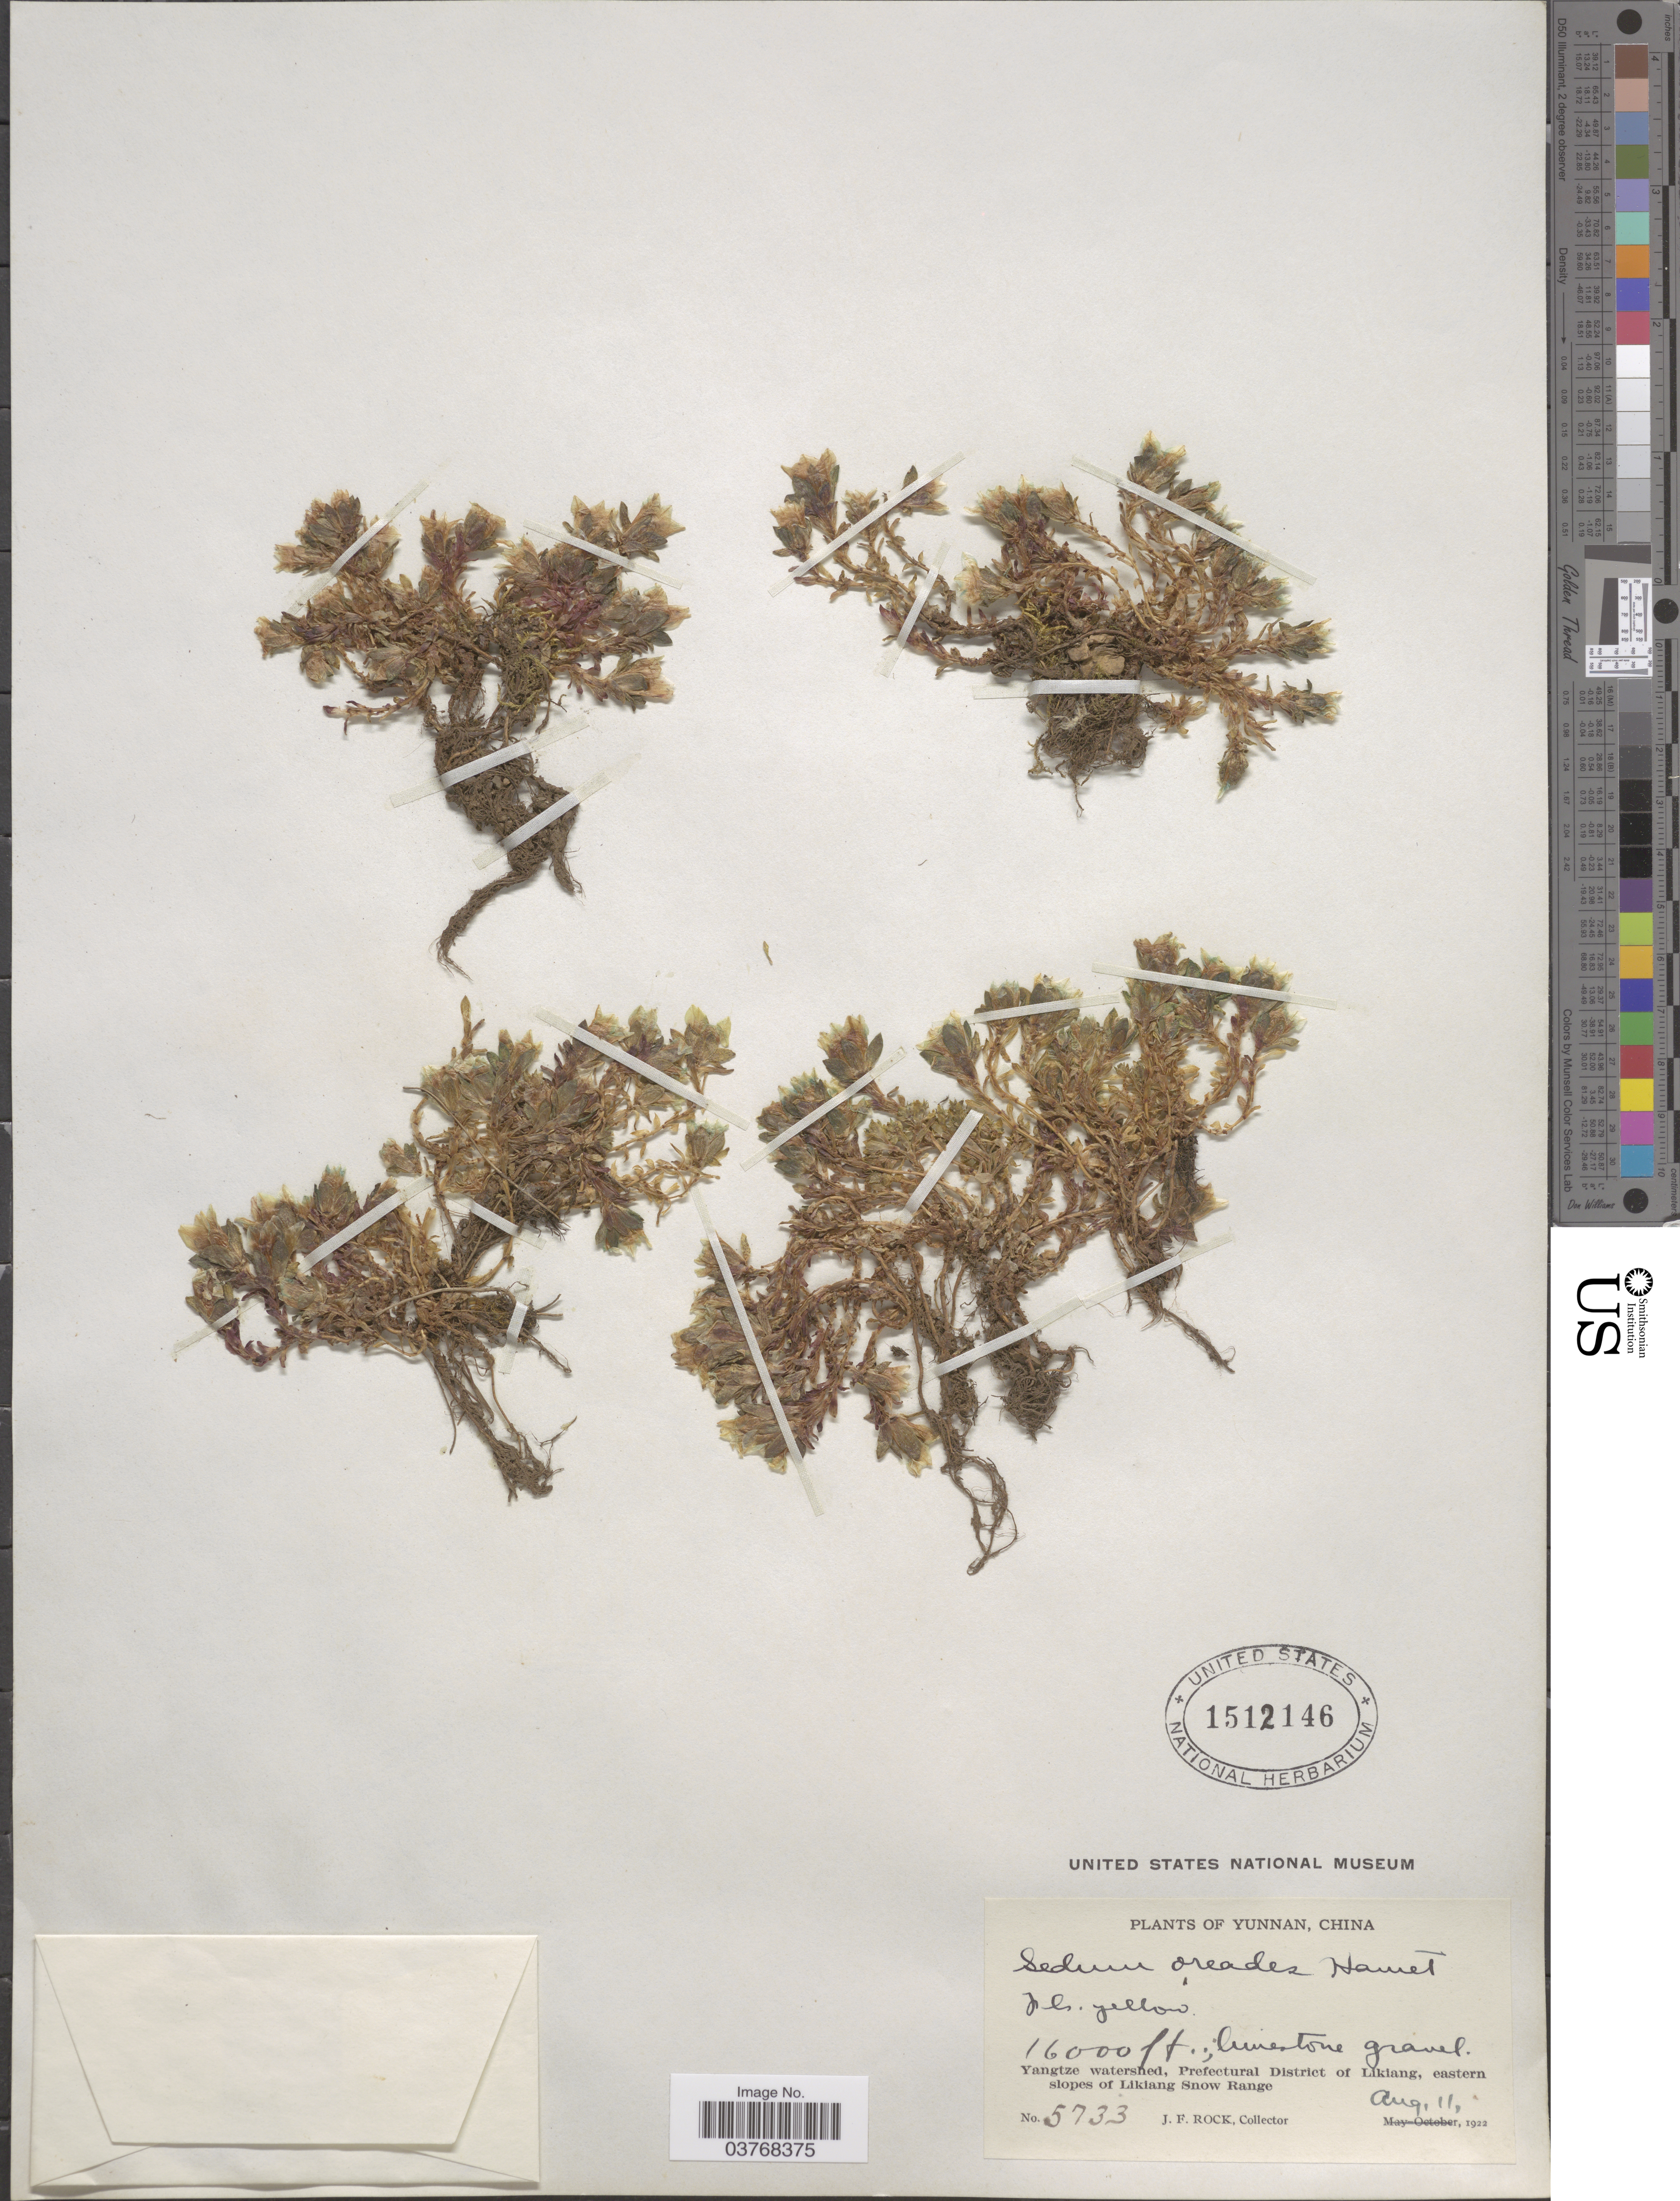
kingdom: Plantae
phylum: Tracheophyta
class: Magnoliopsida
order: Saxifragales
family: Crassulaceae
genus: Sedum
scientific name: Sedum oreades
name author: Raym.-Hamet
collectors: J. Rock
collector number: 5733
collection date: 1922-08-11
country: China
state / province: Yunnan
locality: Yangtze watershed, Prefectural District of Likiang, eastern slopes of Likiang Snow Range.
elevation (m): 4877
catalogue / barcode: US 1512146